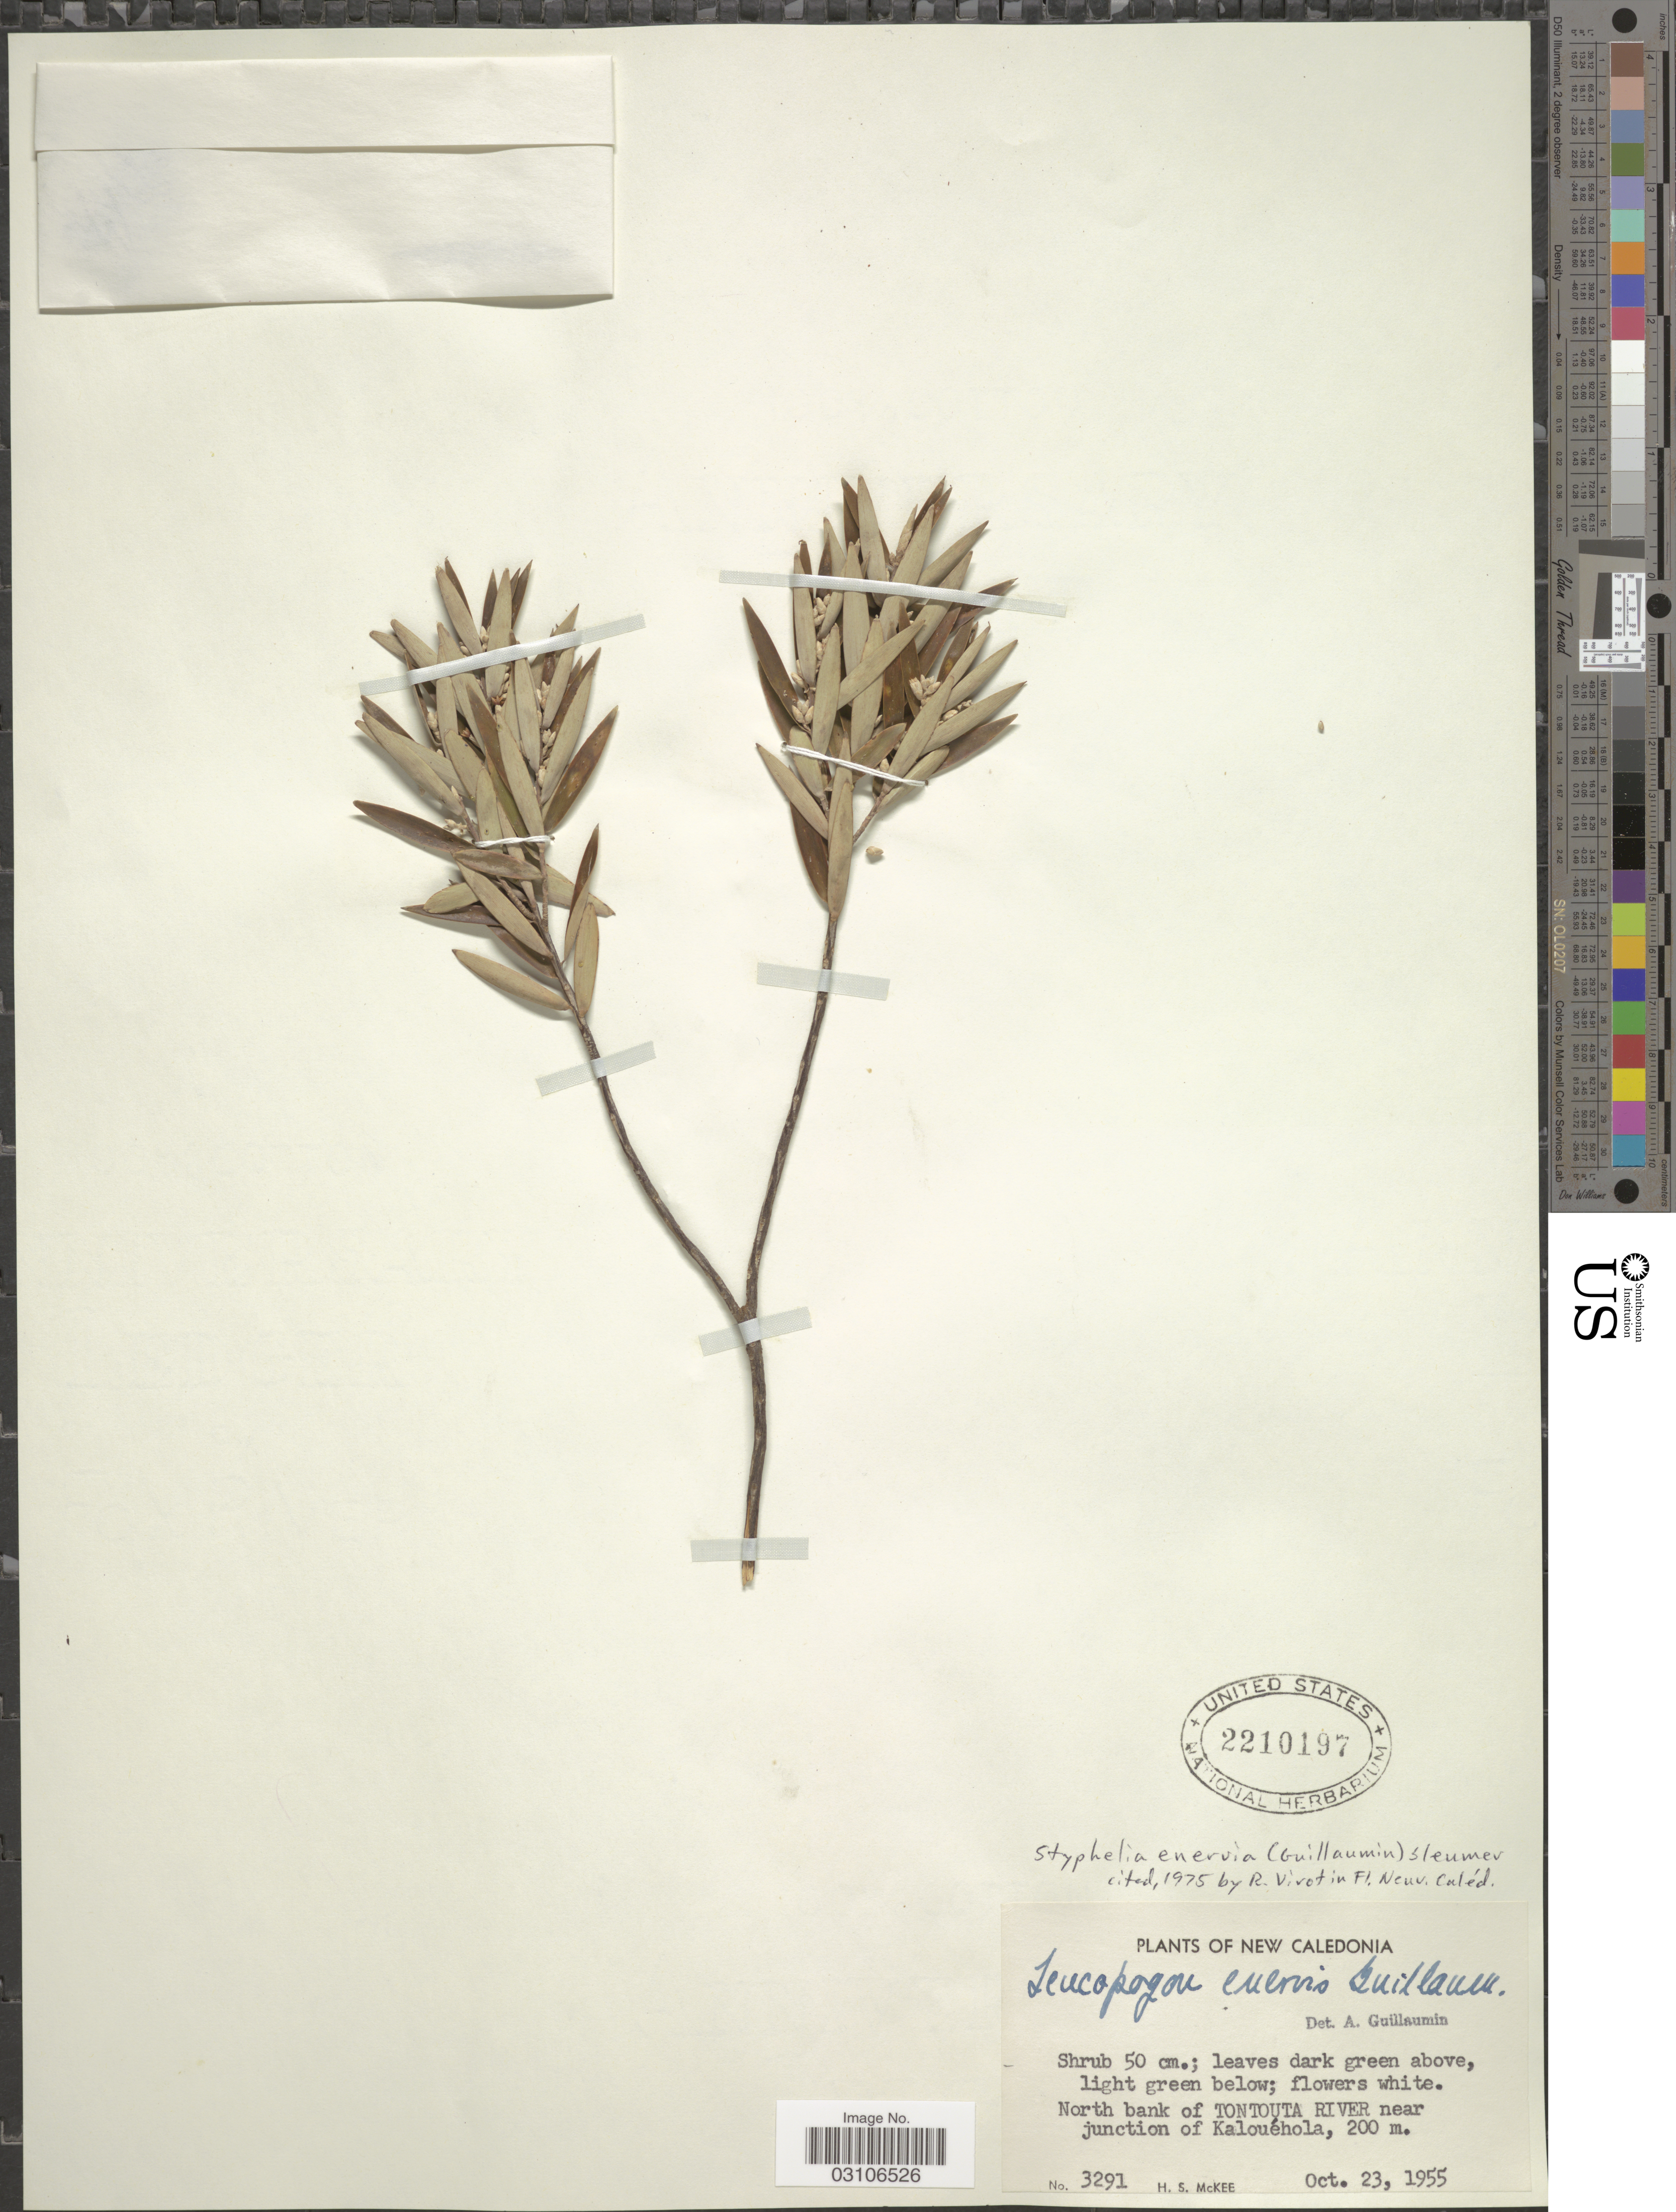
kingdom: Plantae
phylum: Tracheophyta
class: Magnoliopsida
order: Ericales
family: Ericaceae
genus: Styphelia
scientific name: Styphelia enervia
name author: (Guillaumin) Sleumer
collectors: H. S. McKee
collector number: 3291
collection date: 1955-10-23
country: New Caledonia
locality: North bank of Tontouta River near junction of Kalouéhola.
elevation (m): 200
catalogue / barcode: US 2210197